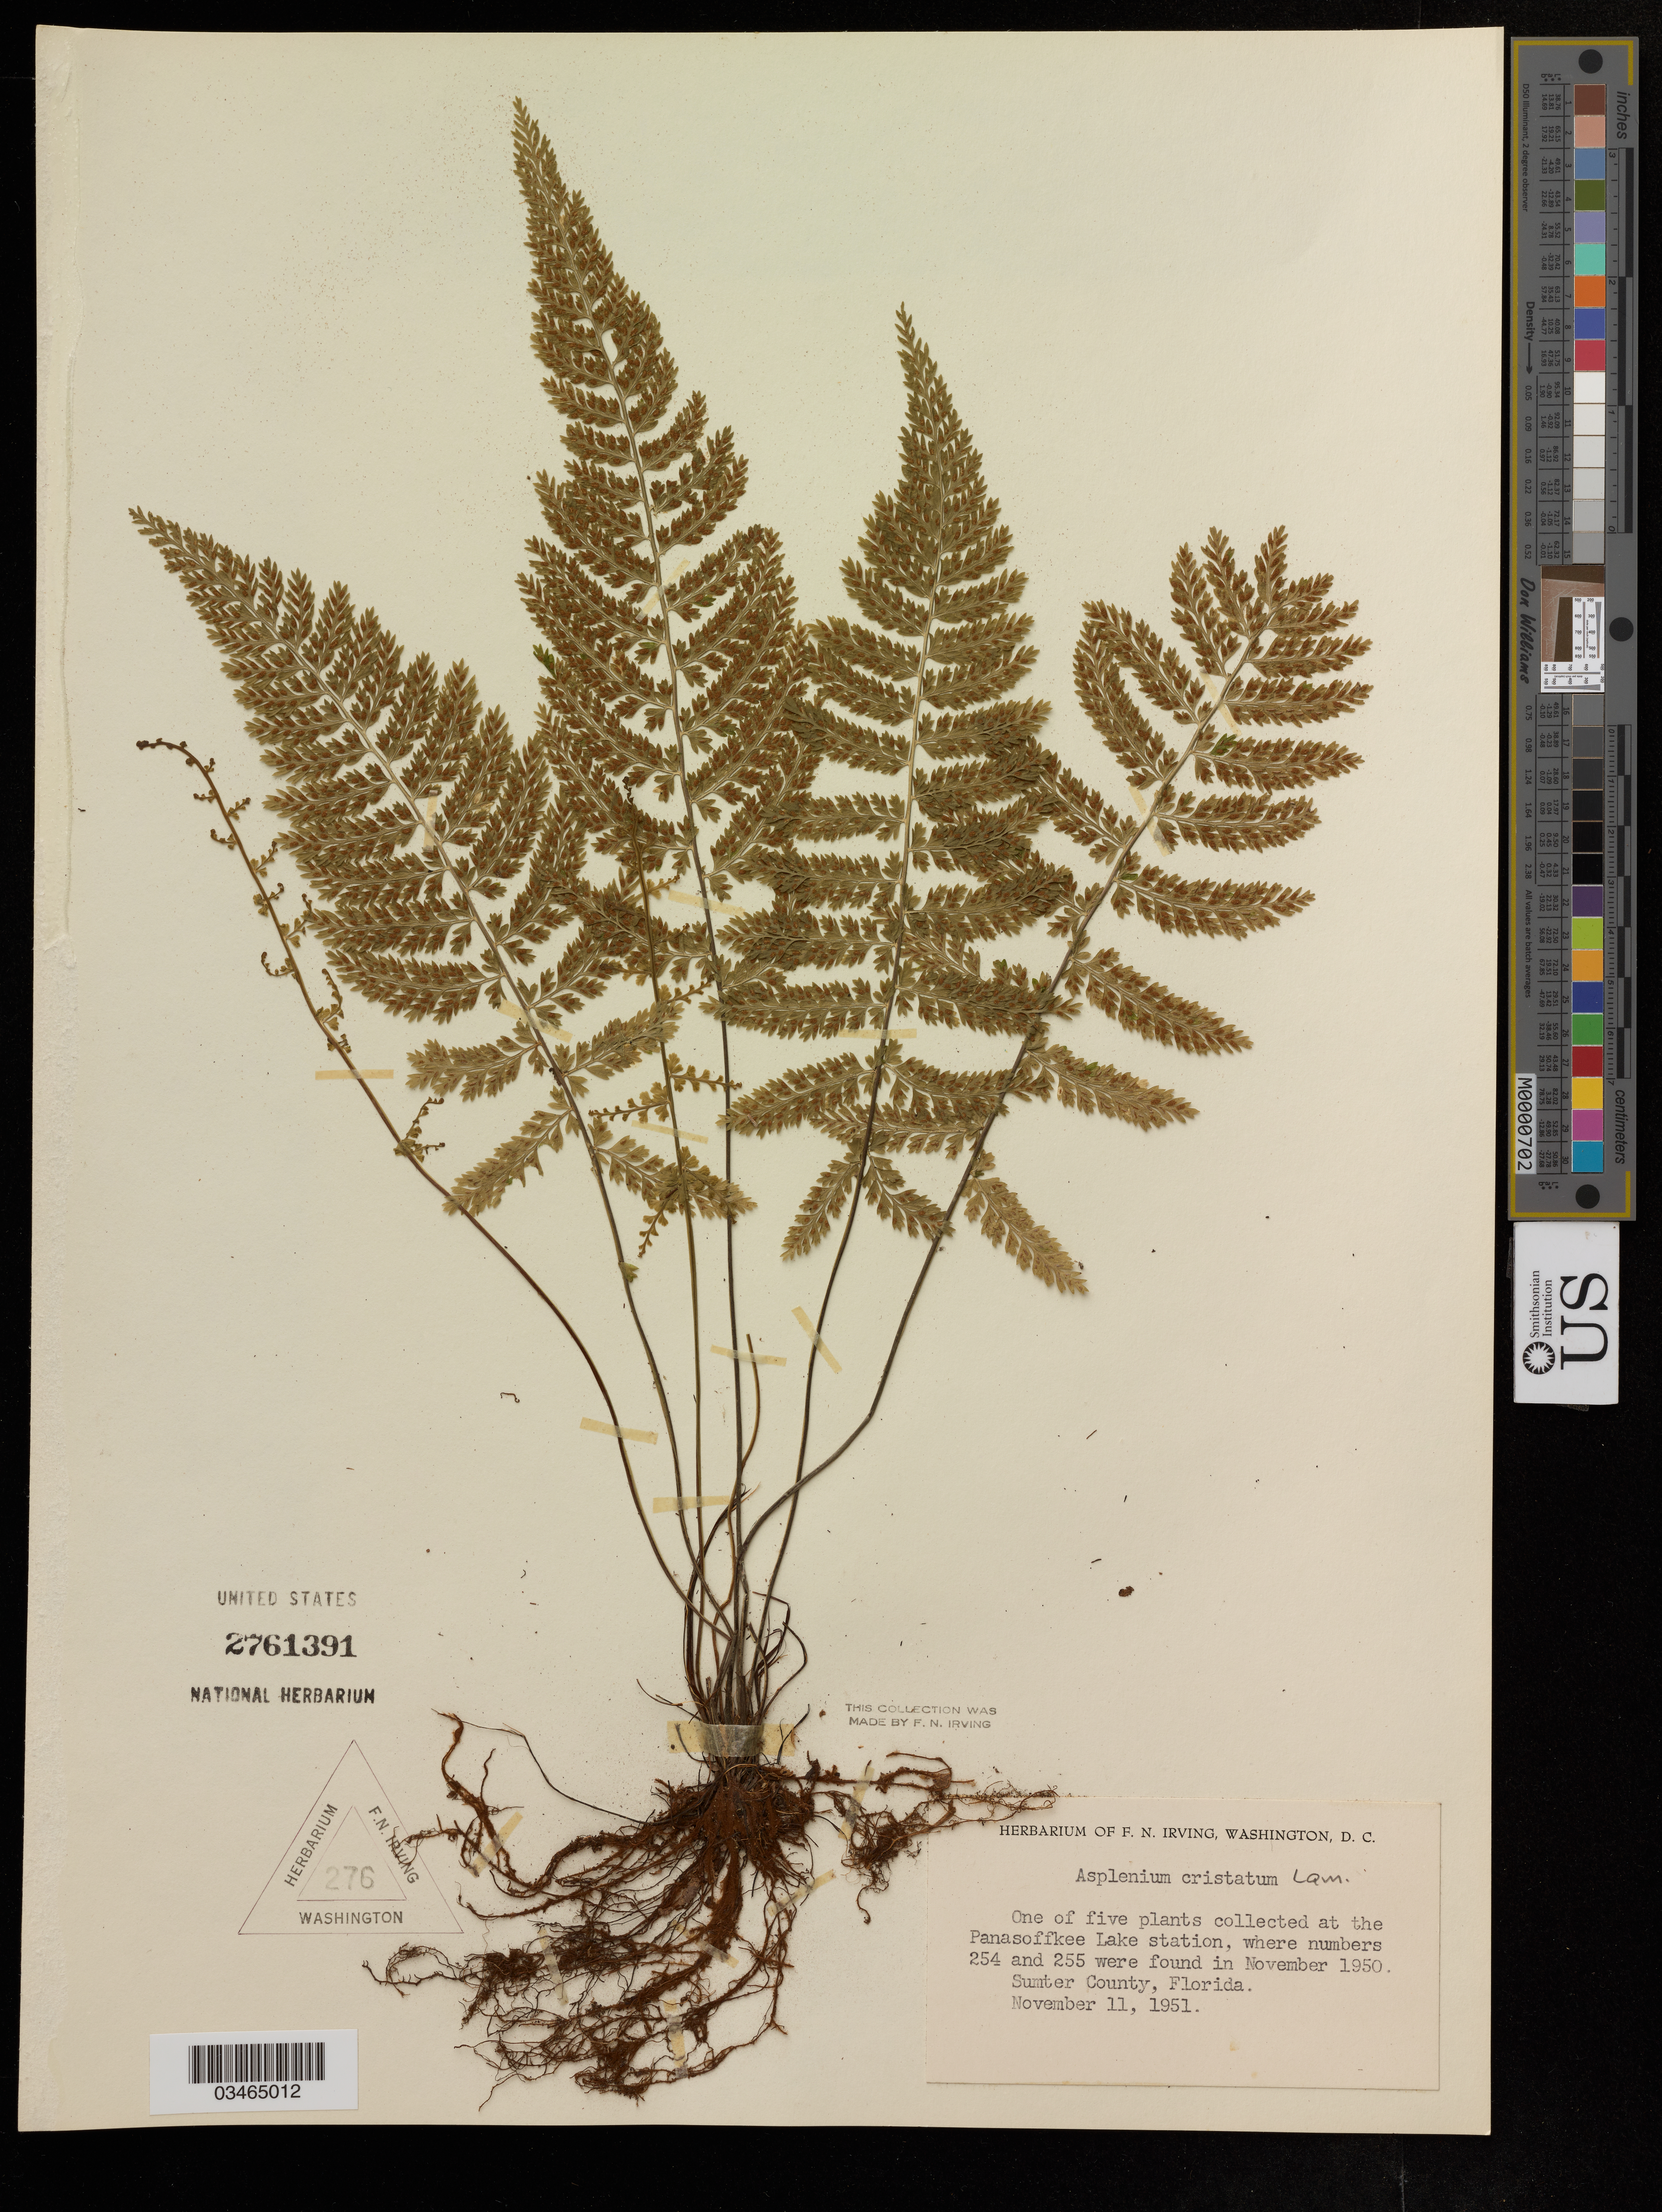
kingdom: Plantae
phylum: Tracheophyta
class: Polypodiopsida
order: Polypodiales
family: Aspleniaceae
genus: Asplenium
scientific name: Asplenium cristatum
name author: Lam.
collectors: F. Irving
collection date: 1951-11-11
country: United States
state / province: Florida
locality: At the Panasoffkee Lake station, Sumter County.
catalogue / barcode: US 2761391